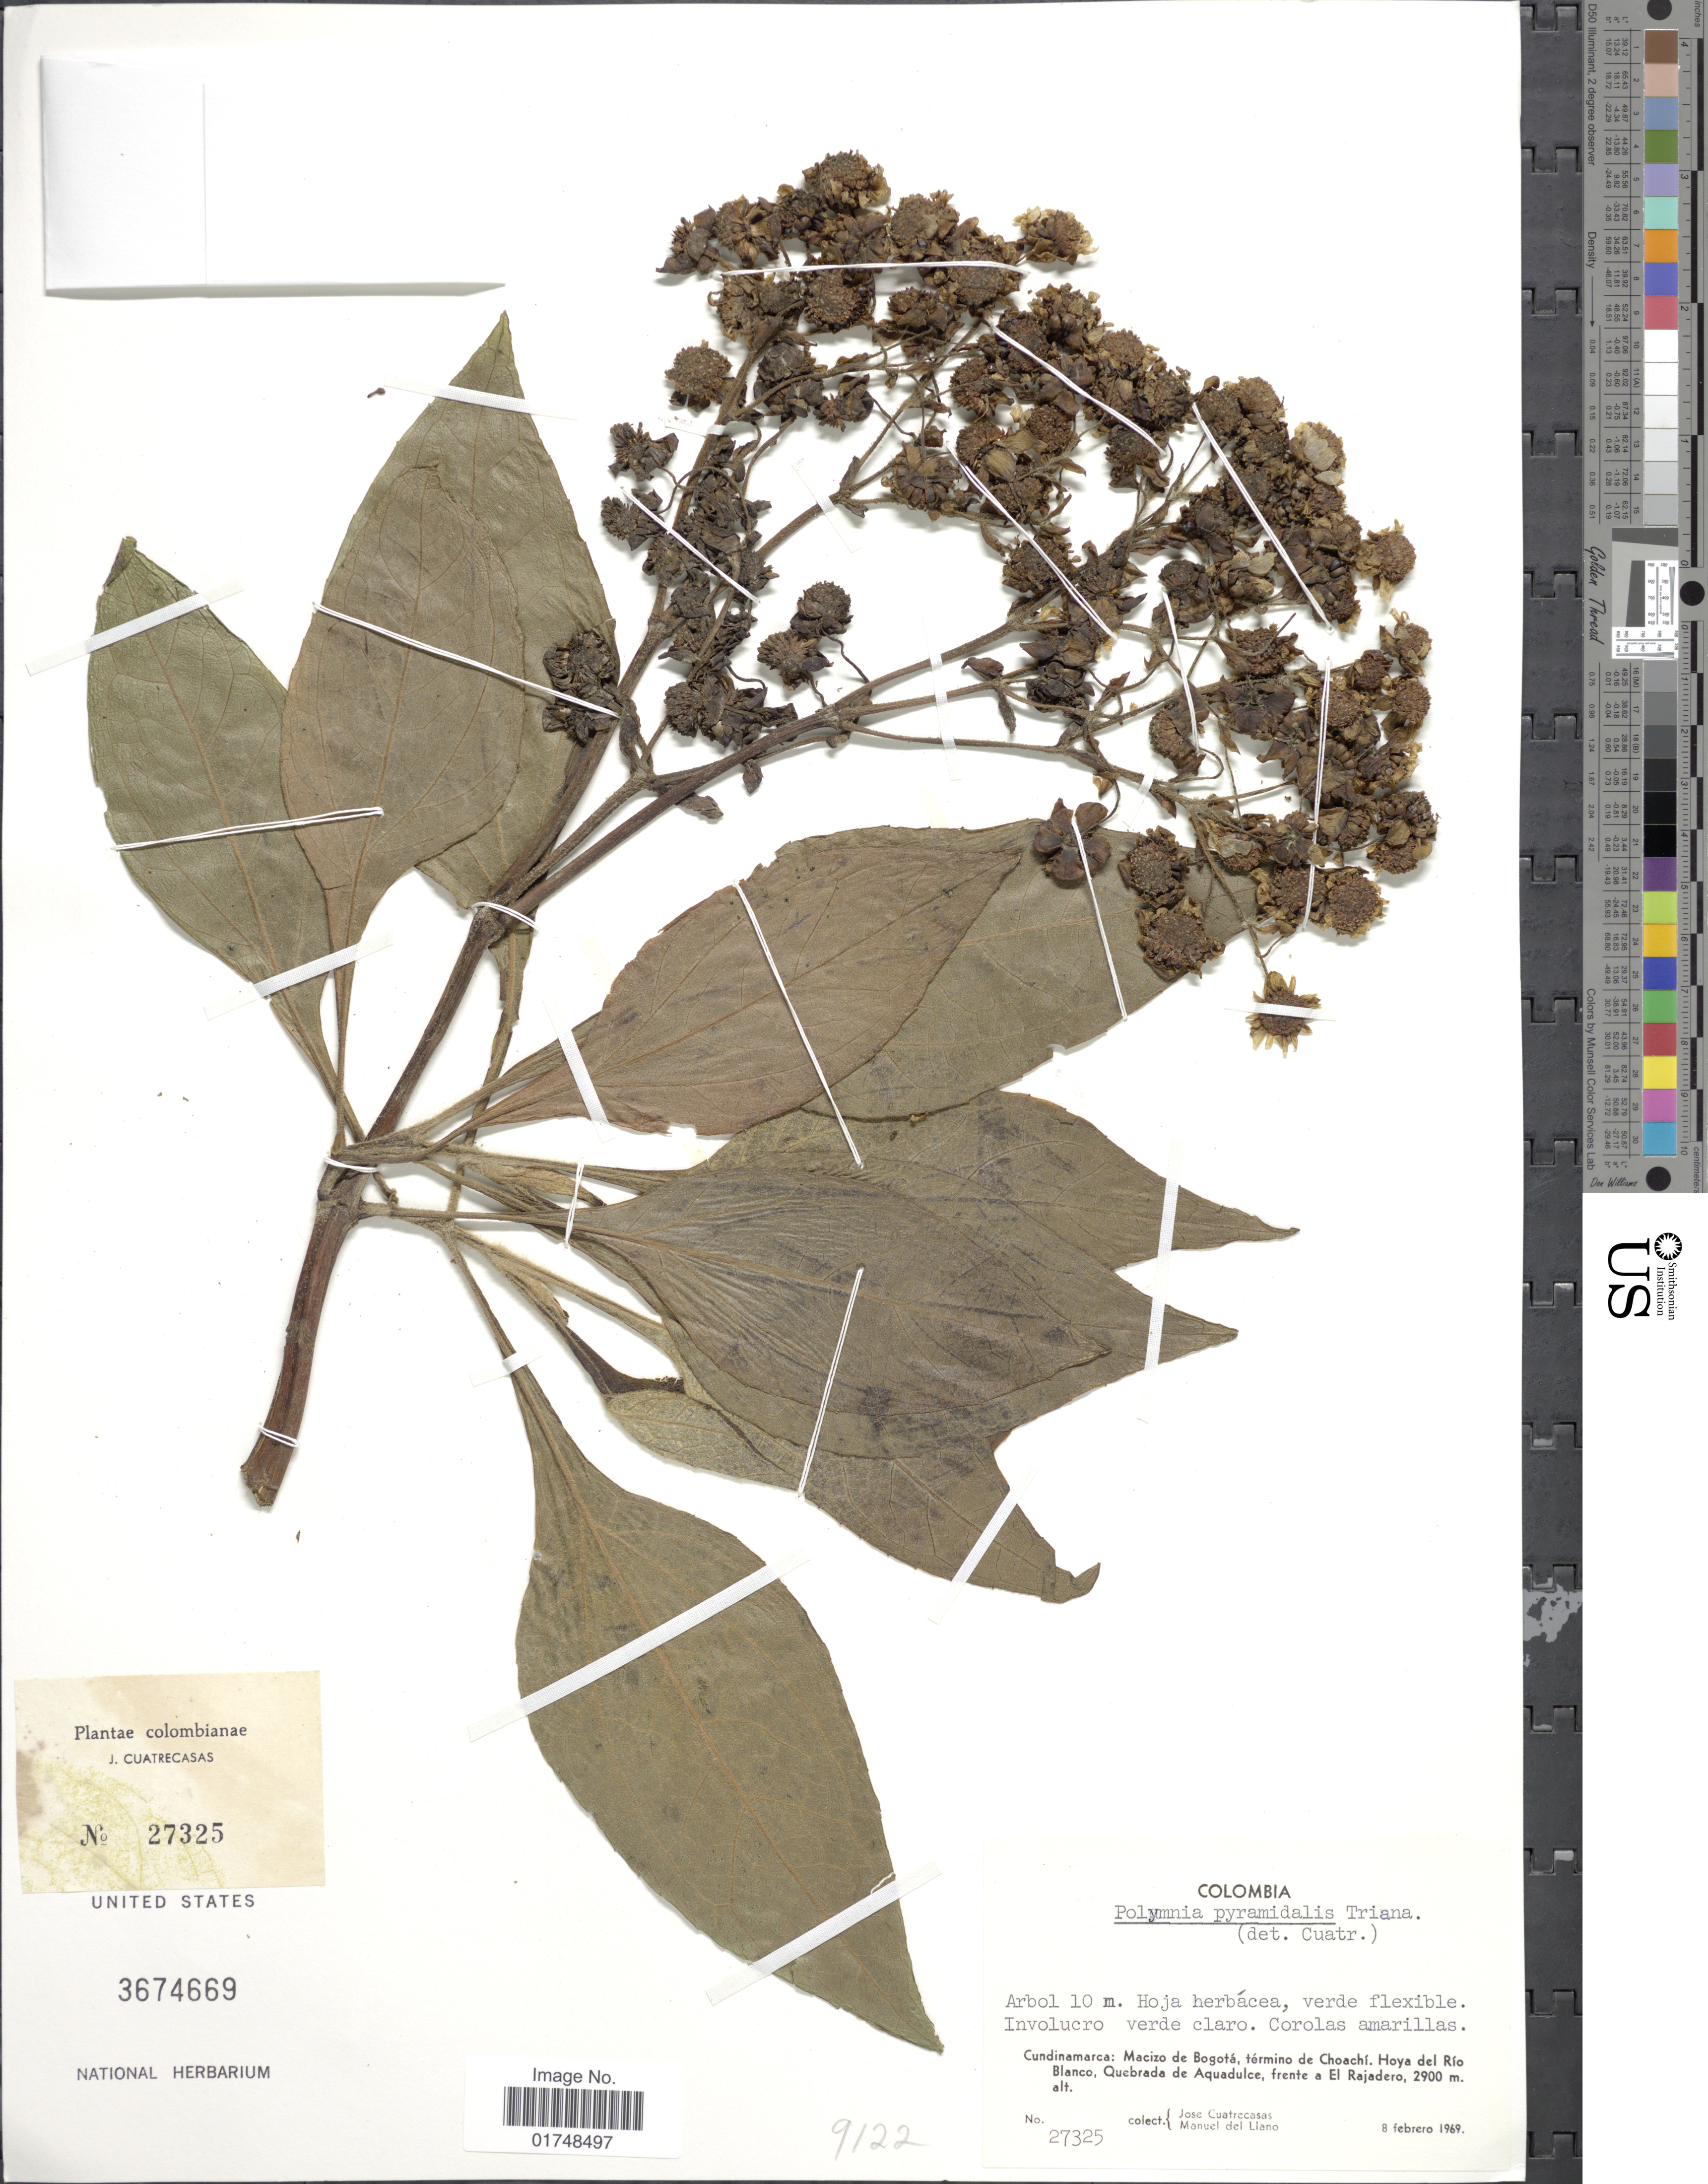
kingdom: Plantae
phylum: Tracheophyta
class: Magnoliopsida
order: Asterales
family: Asteraceae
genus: Smallanthus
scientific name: Smallanthus pyramidalis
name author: (Triana) H. Rob.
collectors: J. Cuatrecasas & M. d. Llano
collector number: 27325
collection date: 1969-02-08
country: Colombia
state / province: Cundinamarca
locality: Cundinamarca: Macizo de Bogota, termino de Choachi. Hoya del Rio Blanco, Quebrada de Aquadulce, frente a El Rajadero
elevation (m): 2900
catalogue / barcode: US 3674669